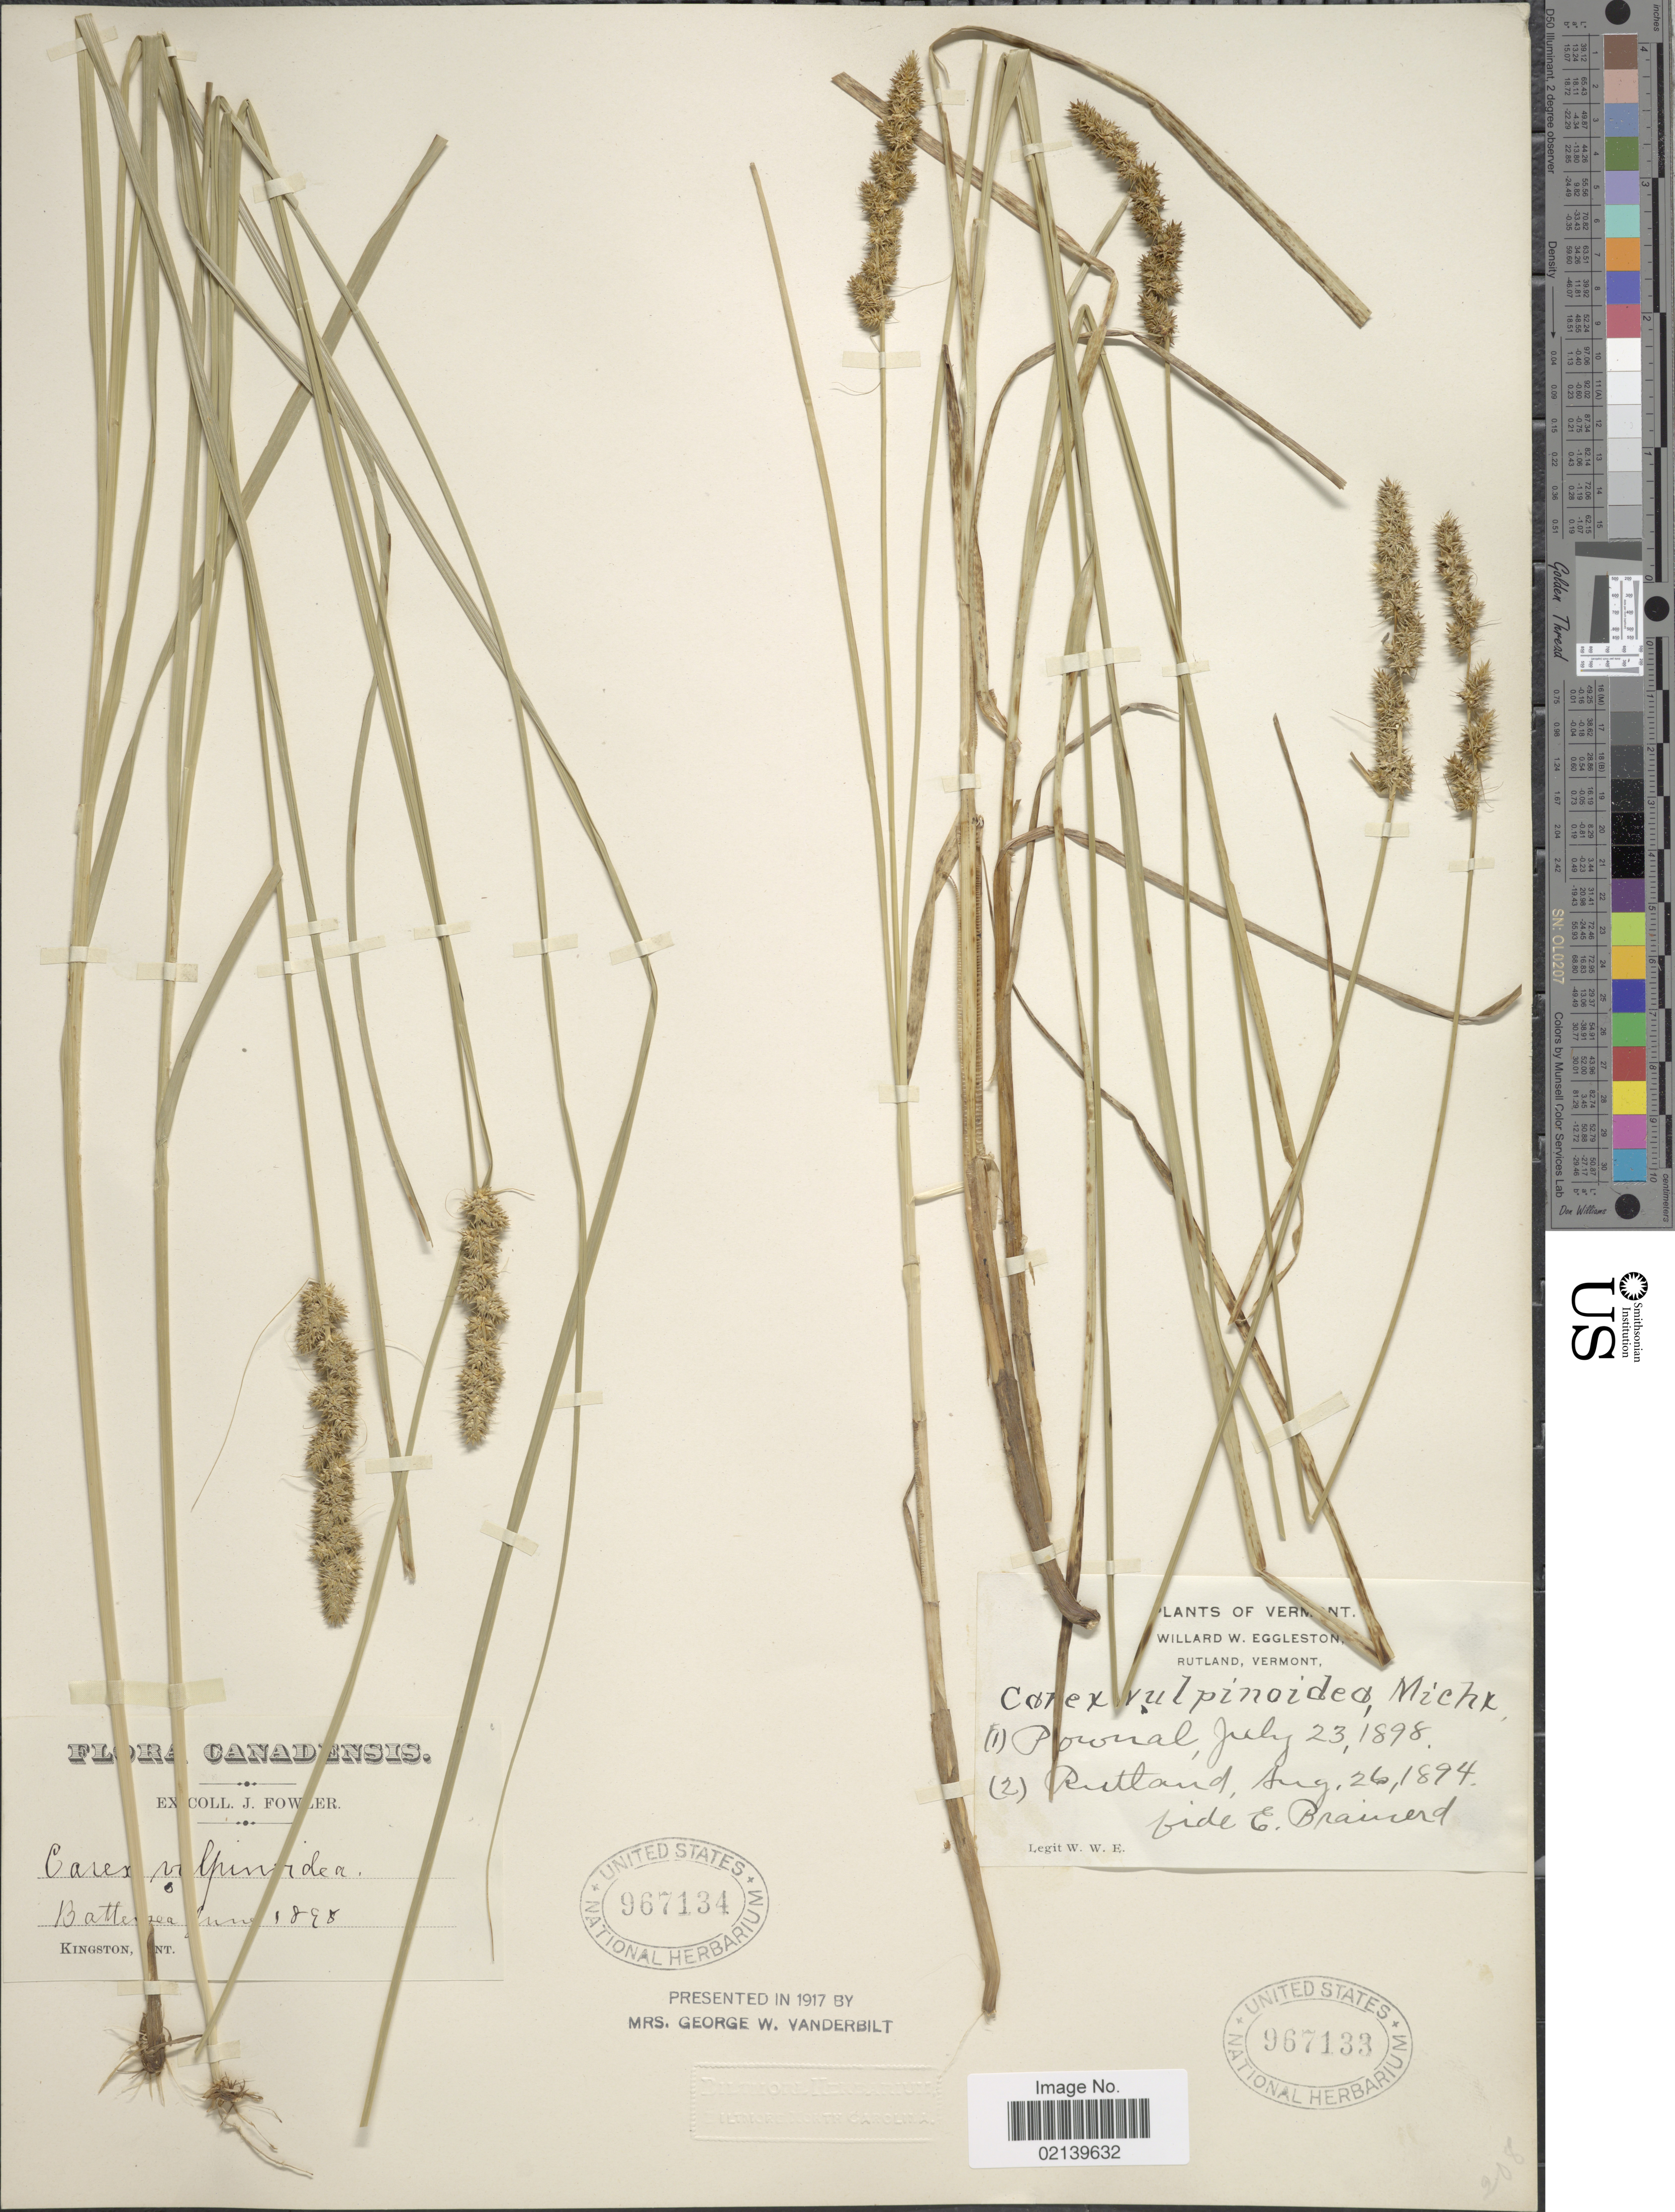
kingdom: Plantae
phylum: Tracheophyta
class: Liliopsida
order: Poales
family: Cyperaceae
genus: Carex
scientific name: Carex vulpinoidea Michx.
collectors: W. W. Eggleston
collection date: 1894-08-26/1898-07-23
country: United States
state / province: Vermont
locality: Rutland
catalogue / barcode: US 967133-2